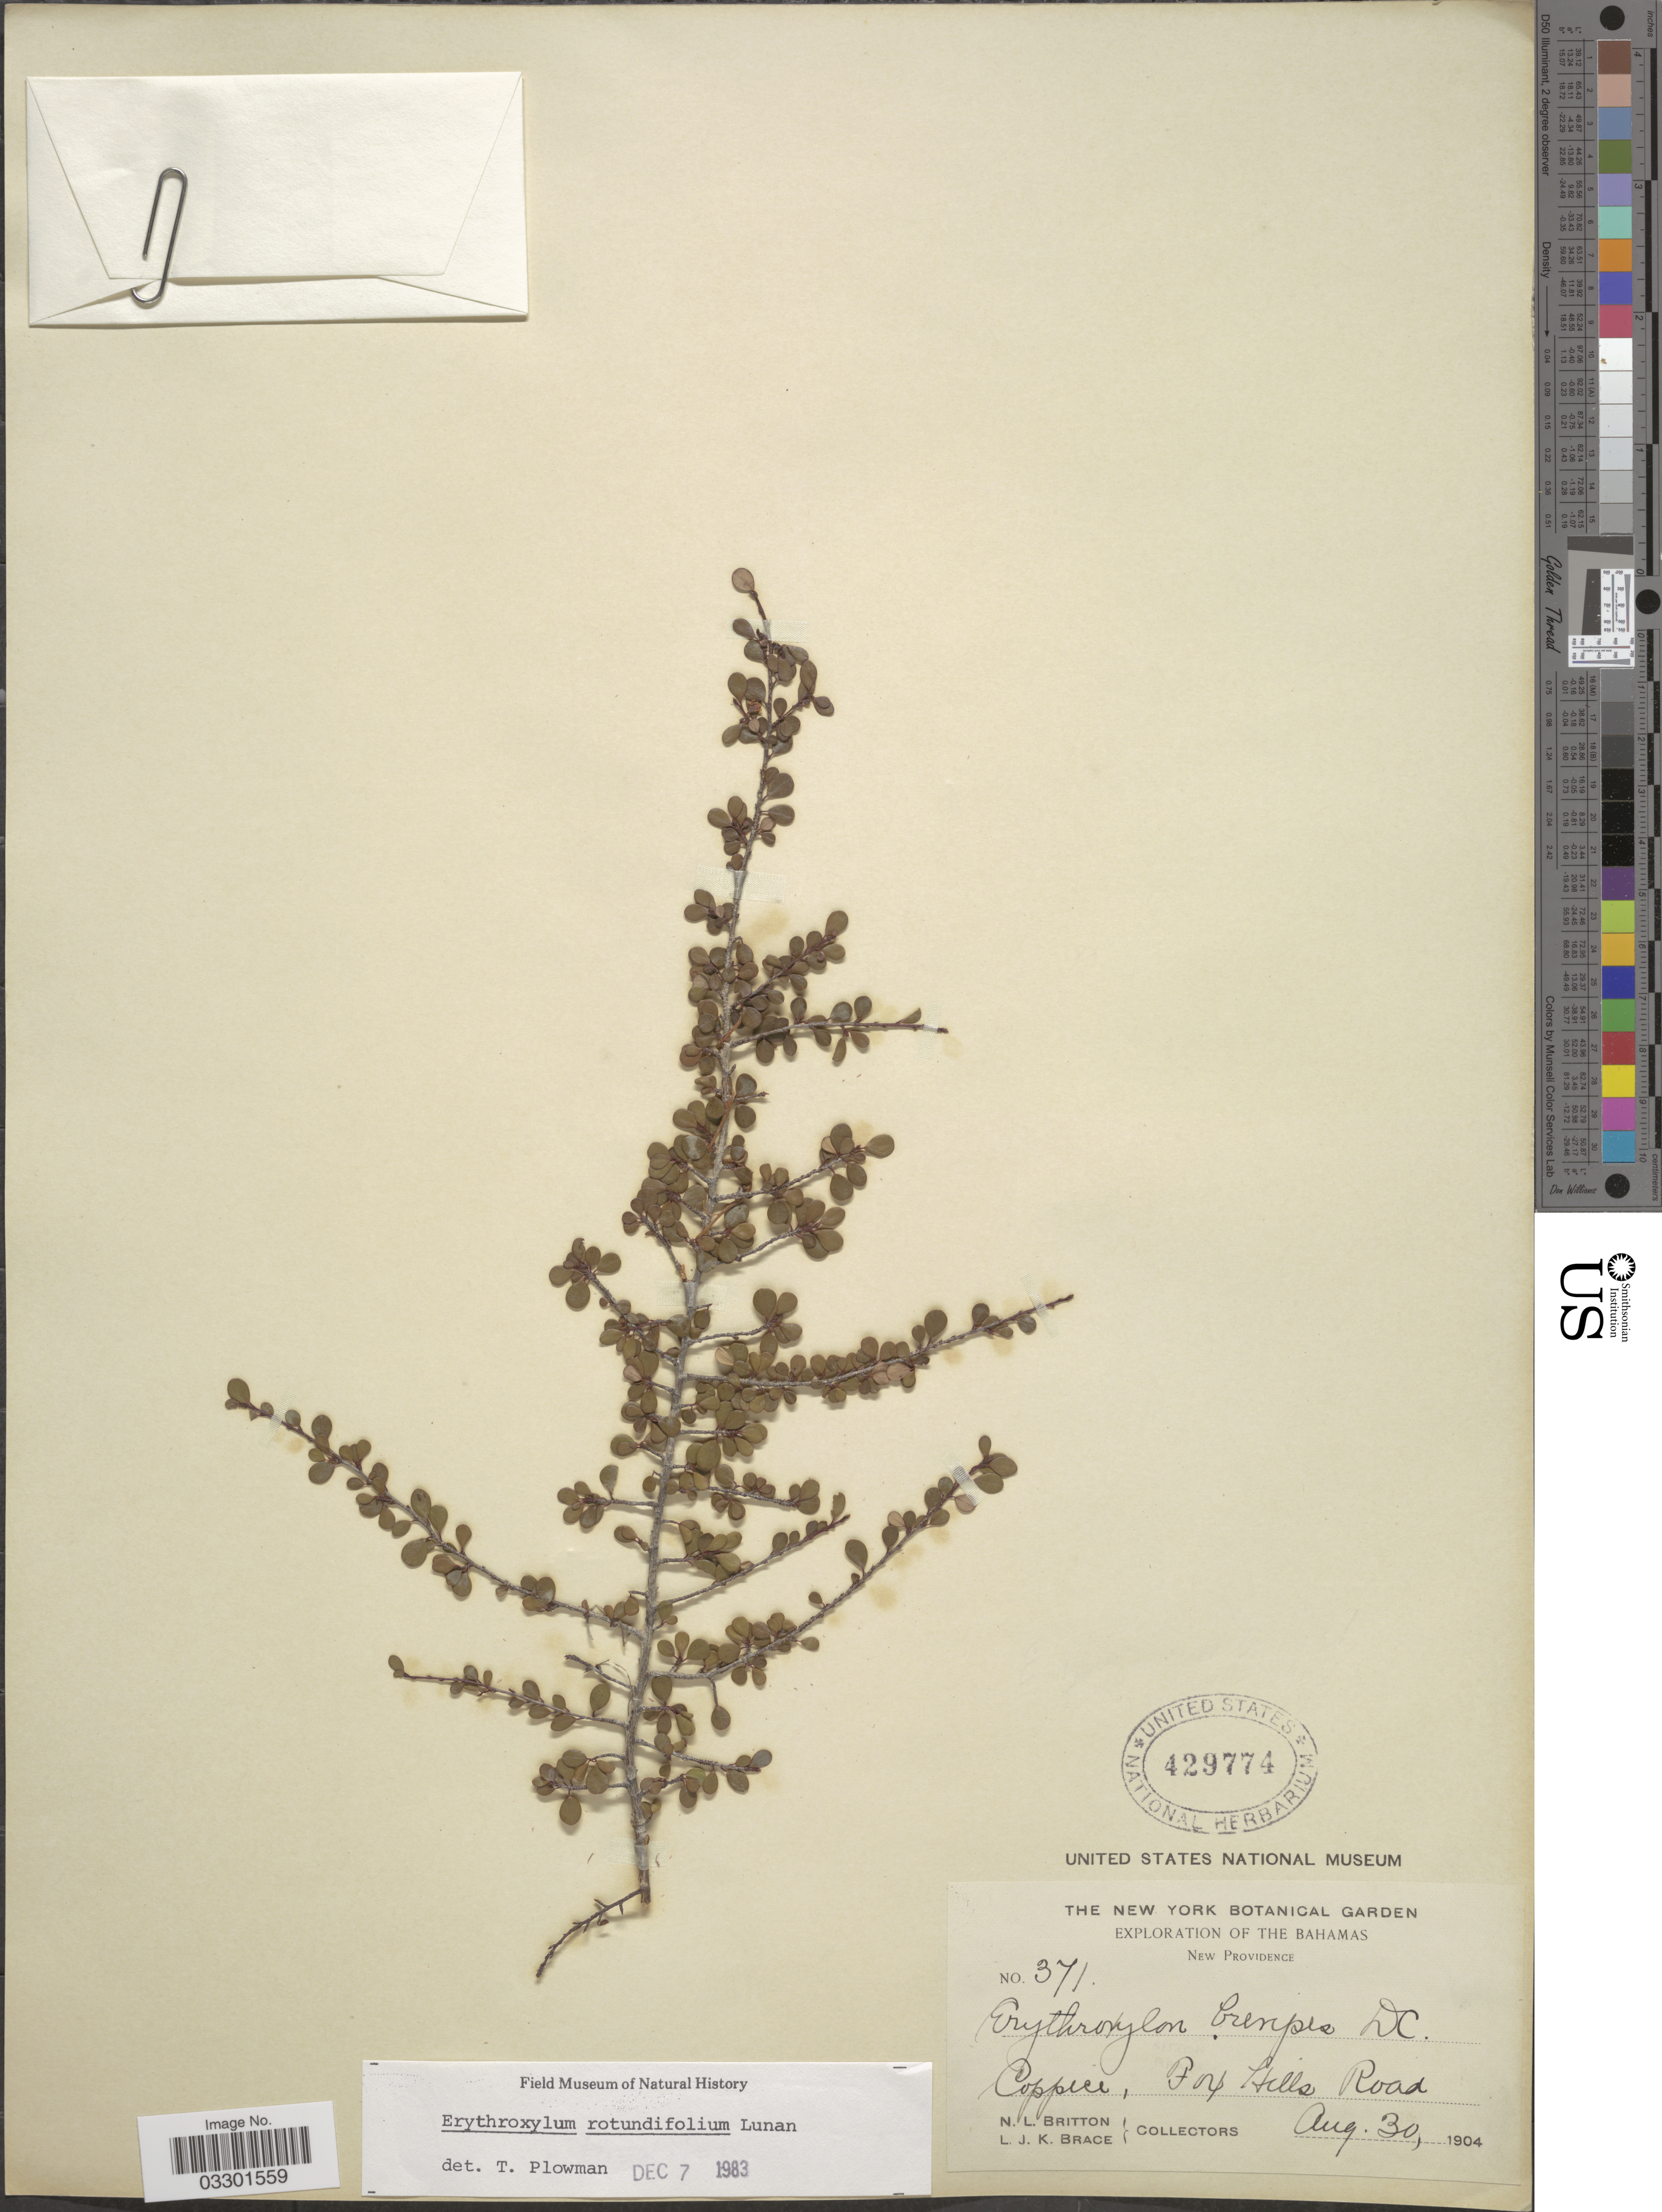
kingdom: Plantae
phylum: Tracheophyta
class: Magnoliopsida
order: Malpighiales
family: Erythroxylaceae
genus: Erythroxylum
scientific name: Erythroxylum rotundifolium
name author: Lunan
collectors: N. Britton & L. J. K. Brace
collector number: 371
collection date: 1904-08-30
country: Bahamas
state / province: New Providence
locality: Coppice, Fox Hills Road.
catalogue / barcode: US 429774